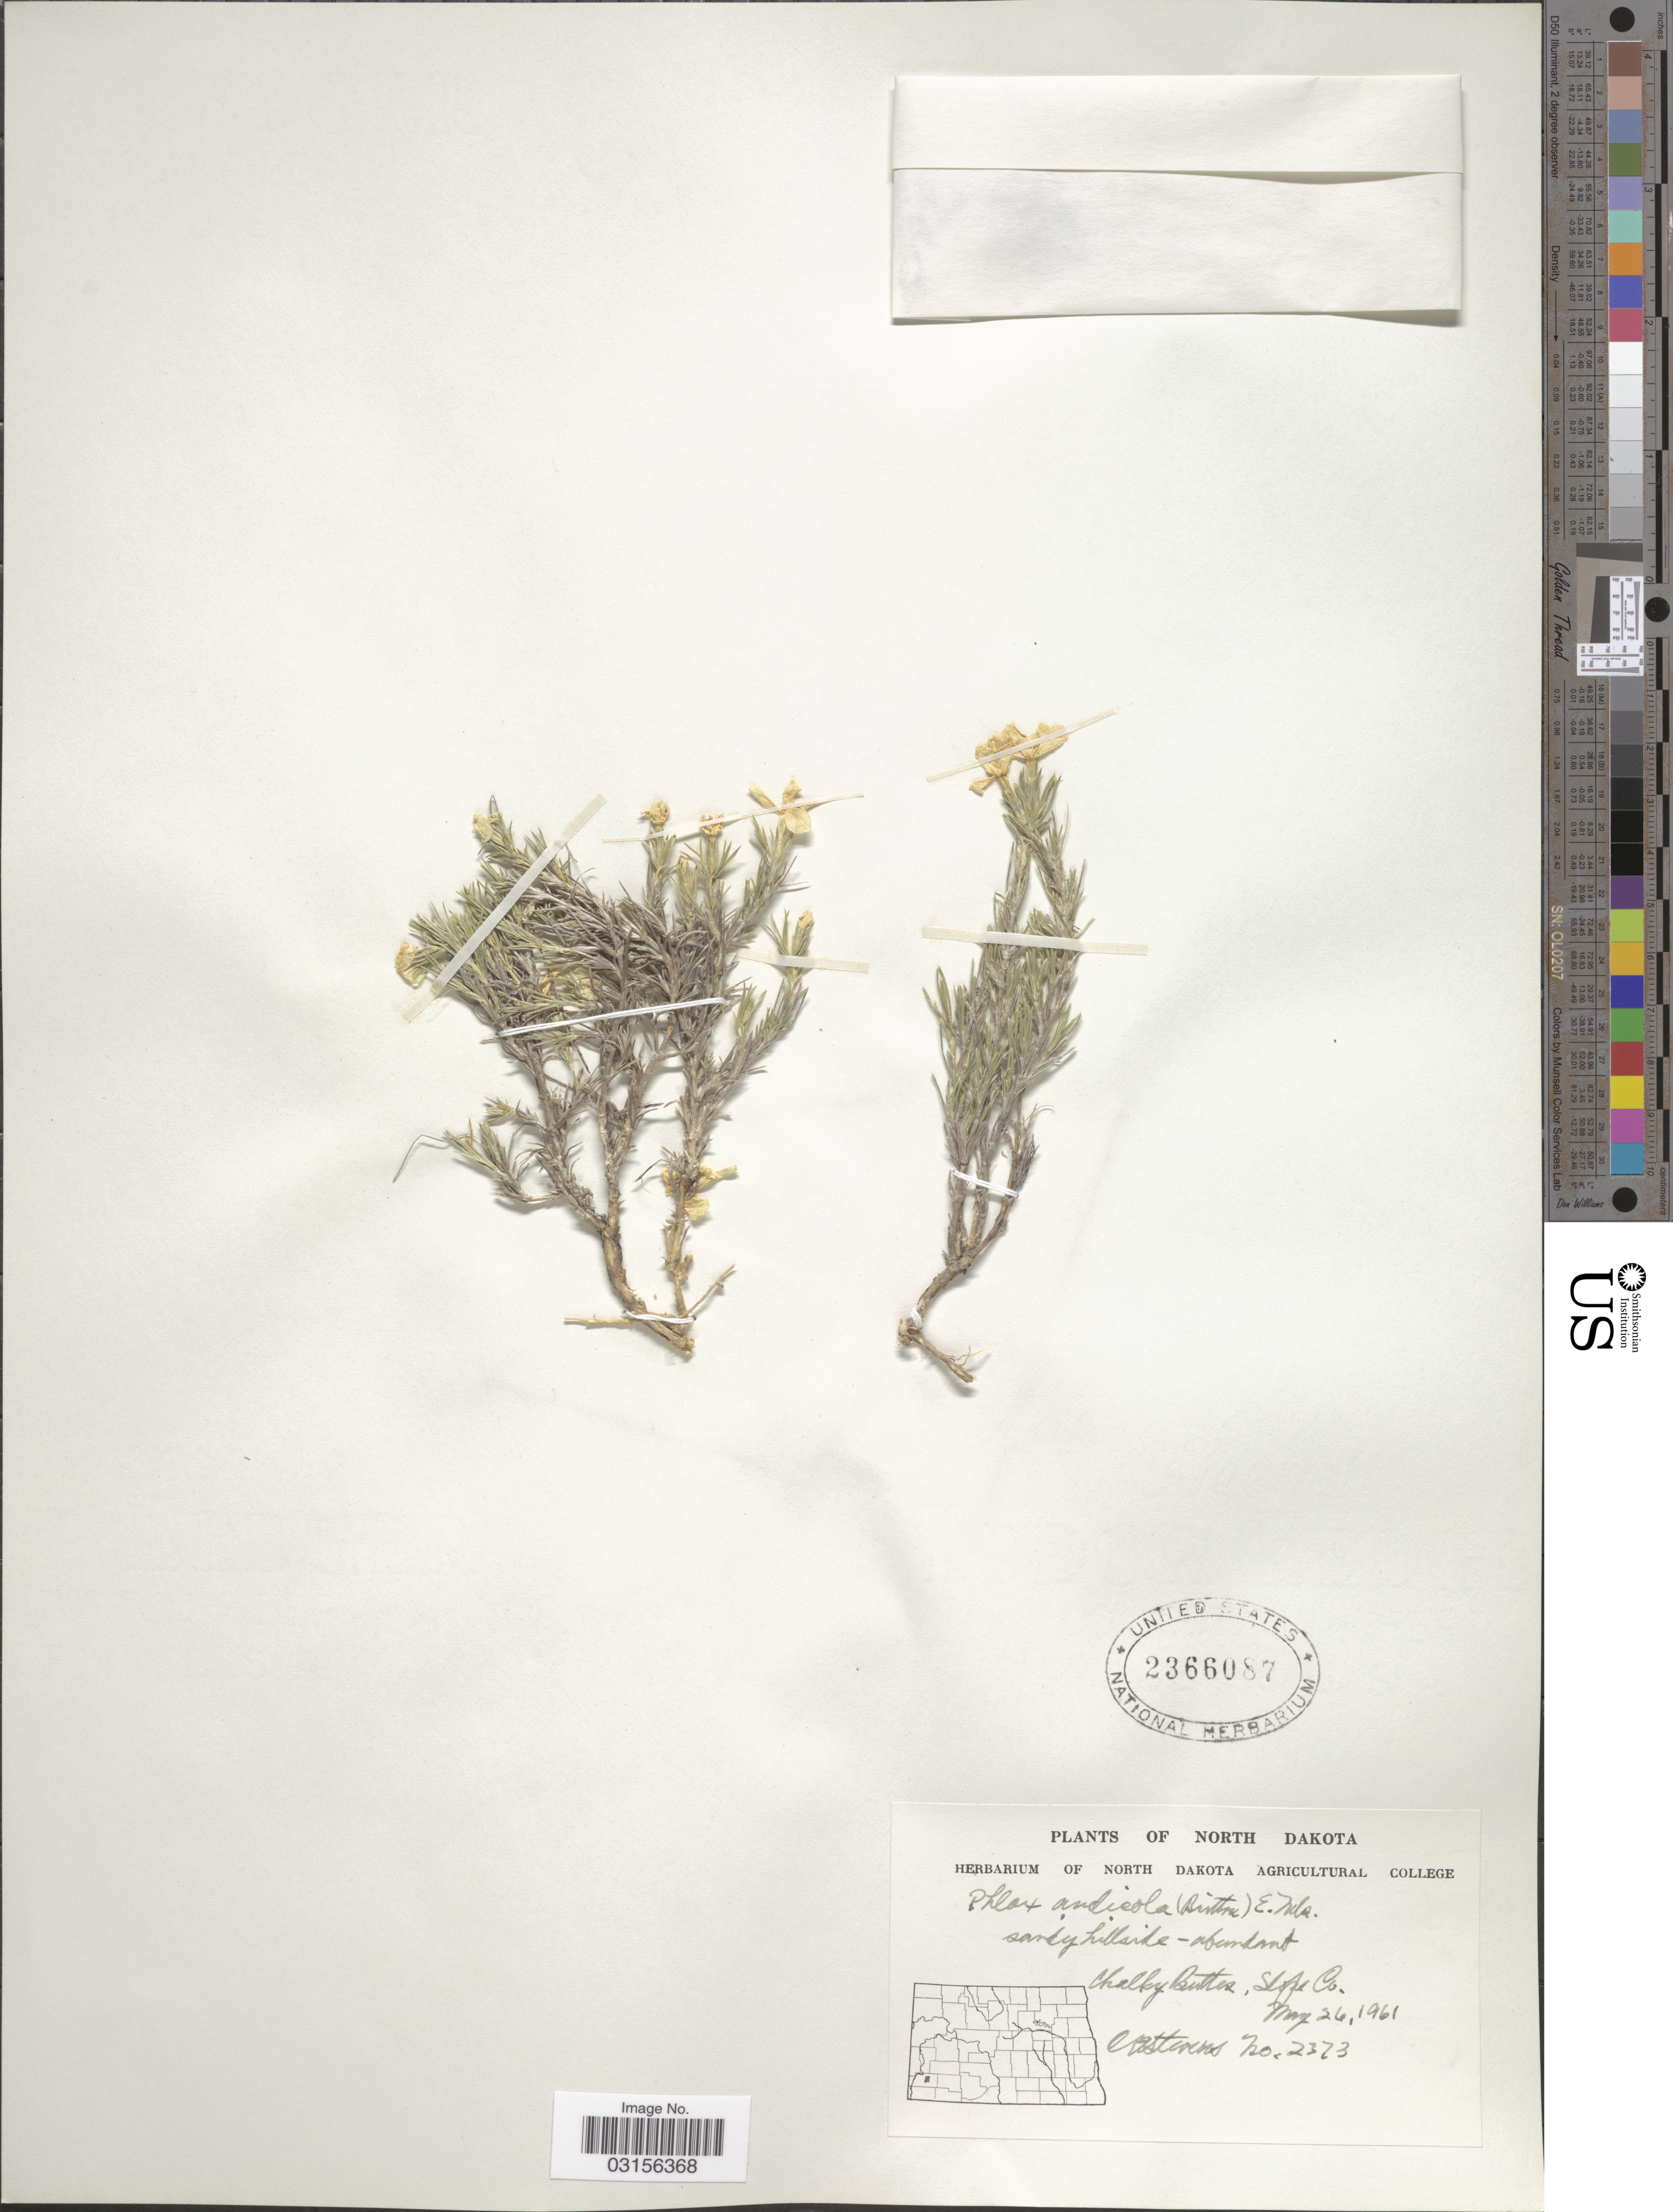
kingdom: Plantae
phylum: Tracheophyta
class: Magnoliopsida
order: Ericales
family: Polemoniaceae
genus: Phlox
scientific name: Phlox andicola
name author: (Britton) E.E. Nelson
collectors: O. A. Stevens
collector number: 2373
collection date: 1961-05-26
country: United States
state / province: North Dakota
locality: Chalky Buttes. Slope Co.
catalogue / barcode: US 2366087